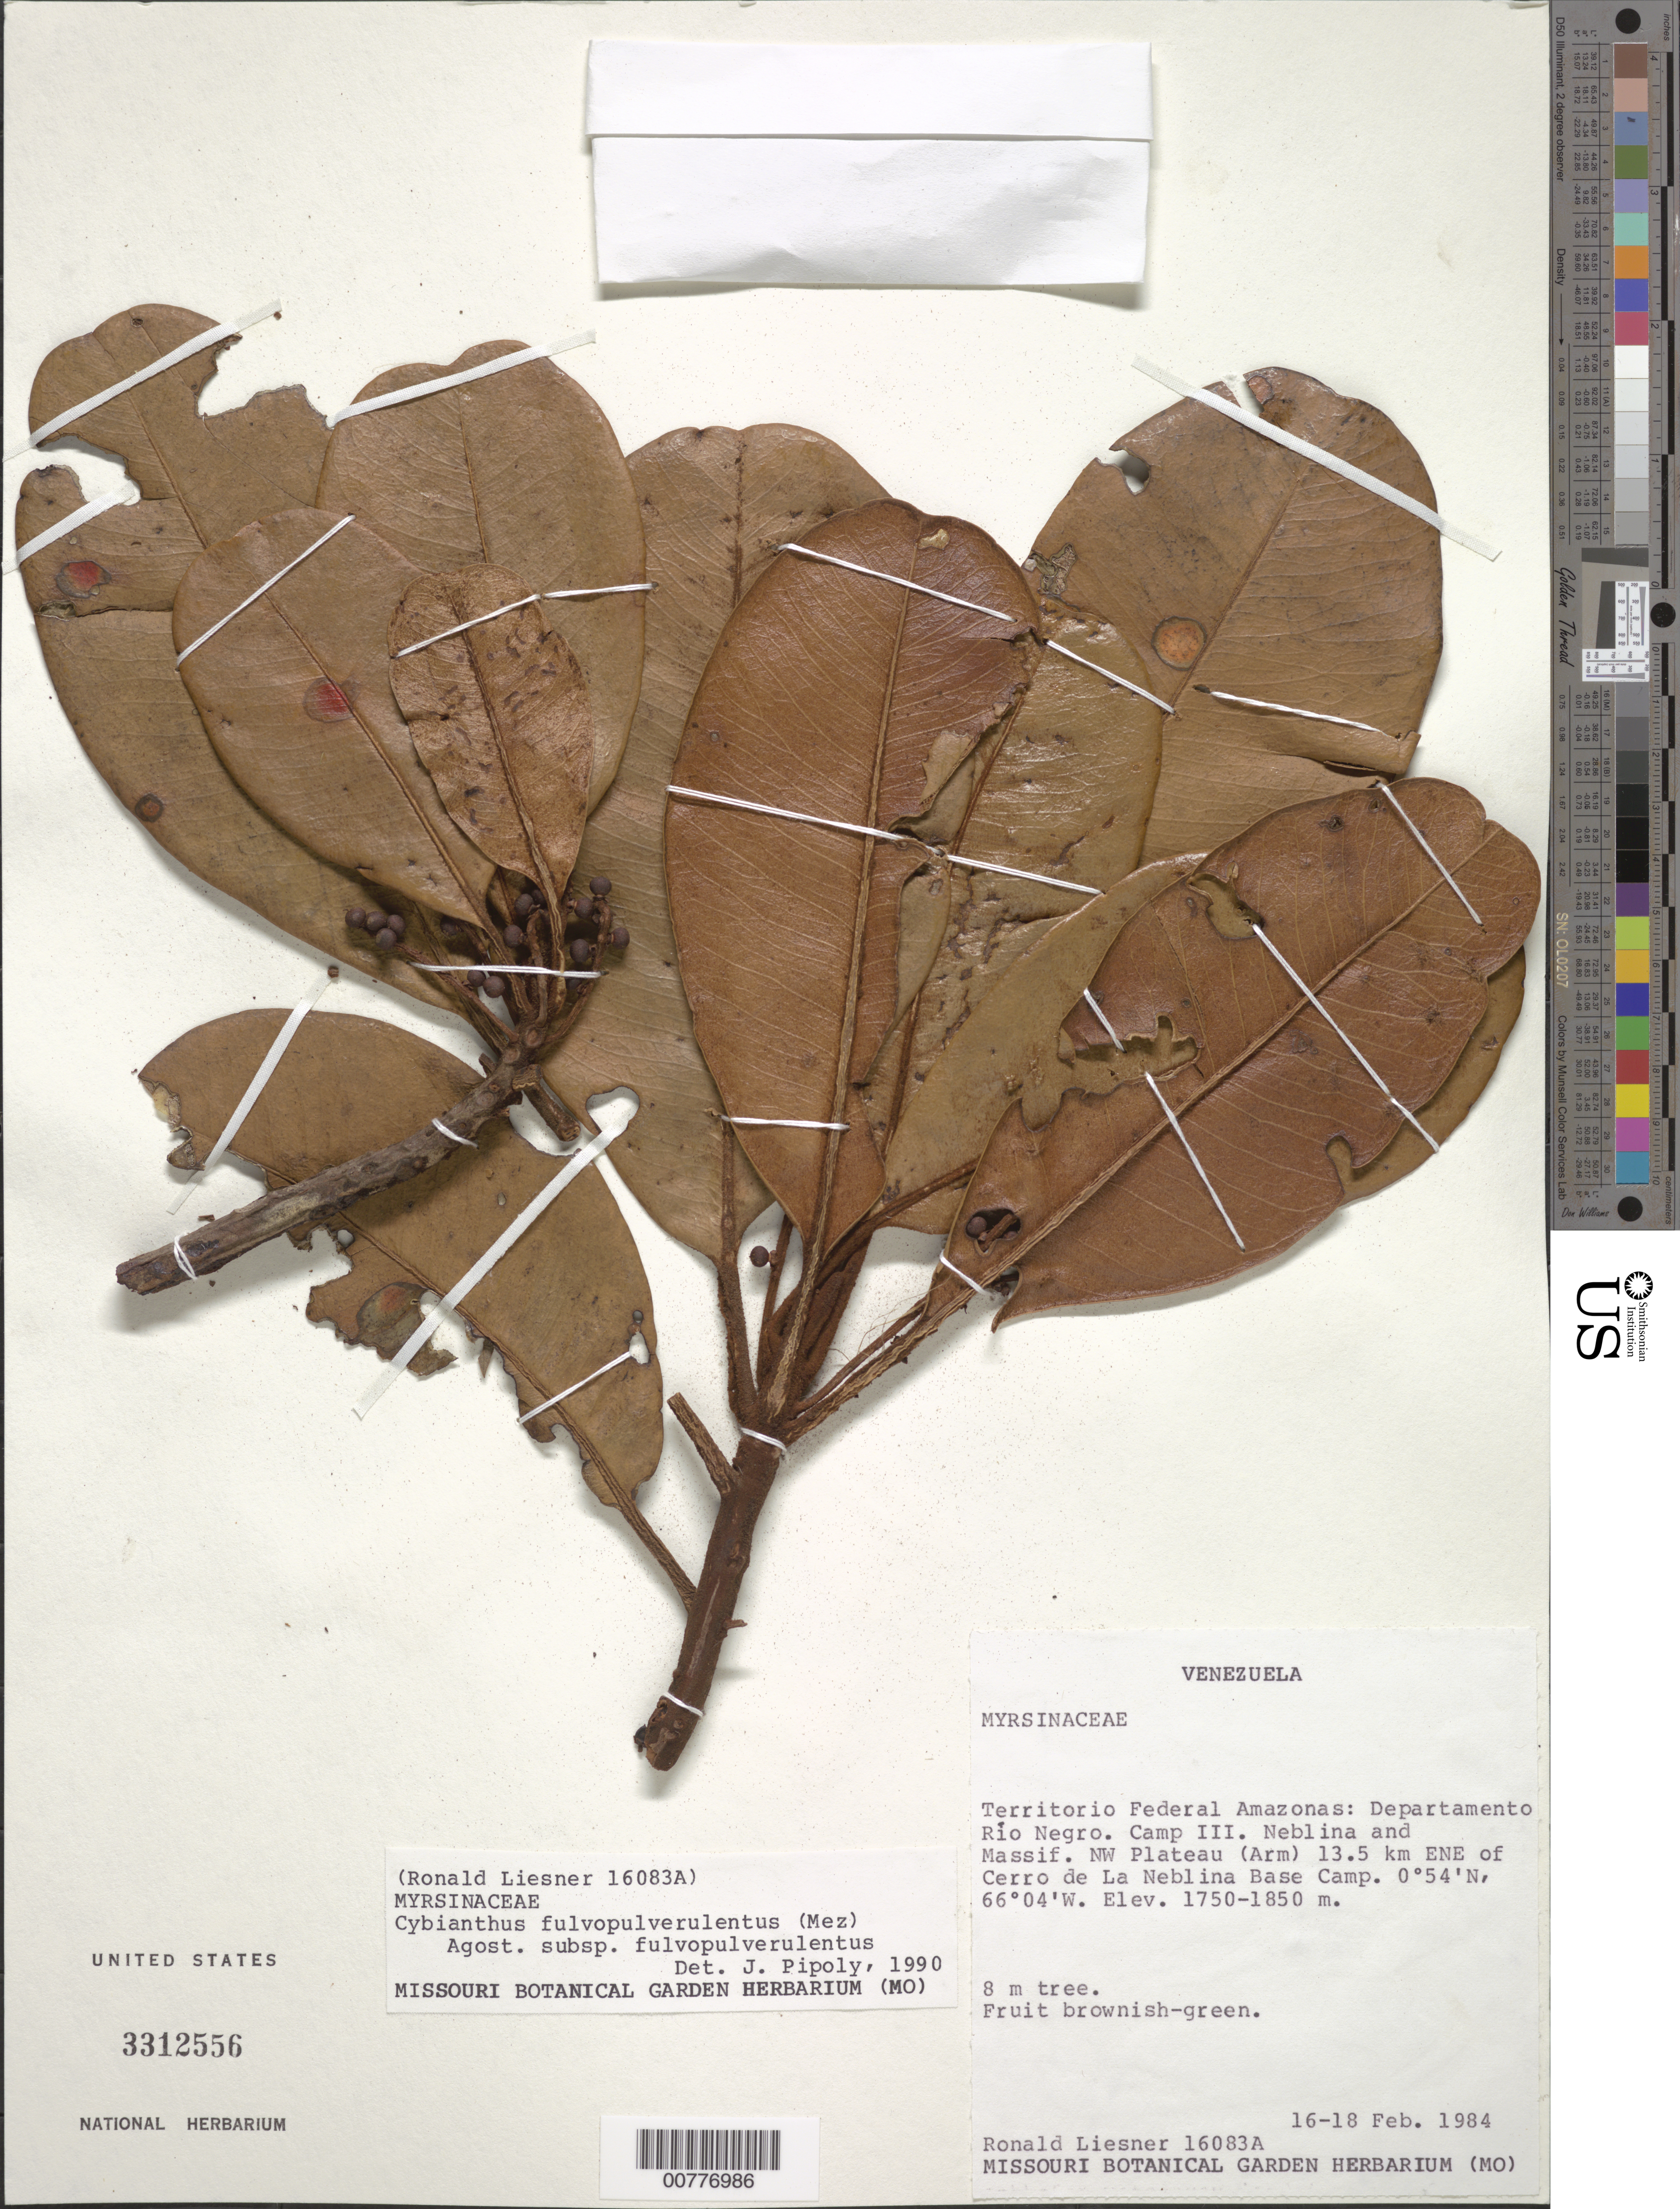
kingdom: Plantae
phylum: Tracheophyta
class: Magnoliopsida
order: Ericales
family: Primulaceae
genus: Cybianthus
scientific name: Cybianthus fulvopulverulentus subsp. fulvopulverulentus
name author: (Mez) G. Agostini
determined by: Pipoly, J. J., III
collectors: R. L. Liesner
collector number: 16083 A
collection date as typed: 16-Feb-84 to 18-Feb-84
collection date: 1984-02-16/1984-02-18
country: Venezuela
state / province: Amazonas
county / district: Río Negro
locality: Cerro de La Neblina Base Camp, Camp III, Neblina & Massif, NW Plateau, 13.5 km ENE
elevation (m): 1750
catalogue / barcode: US 3312556